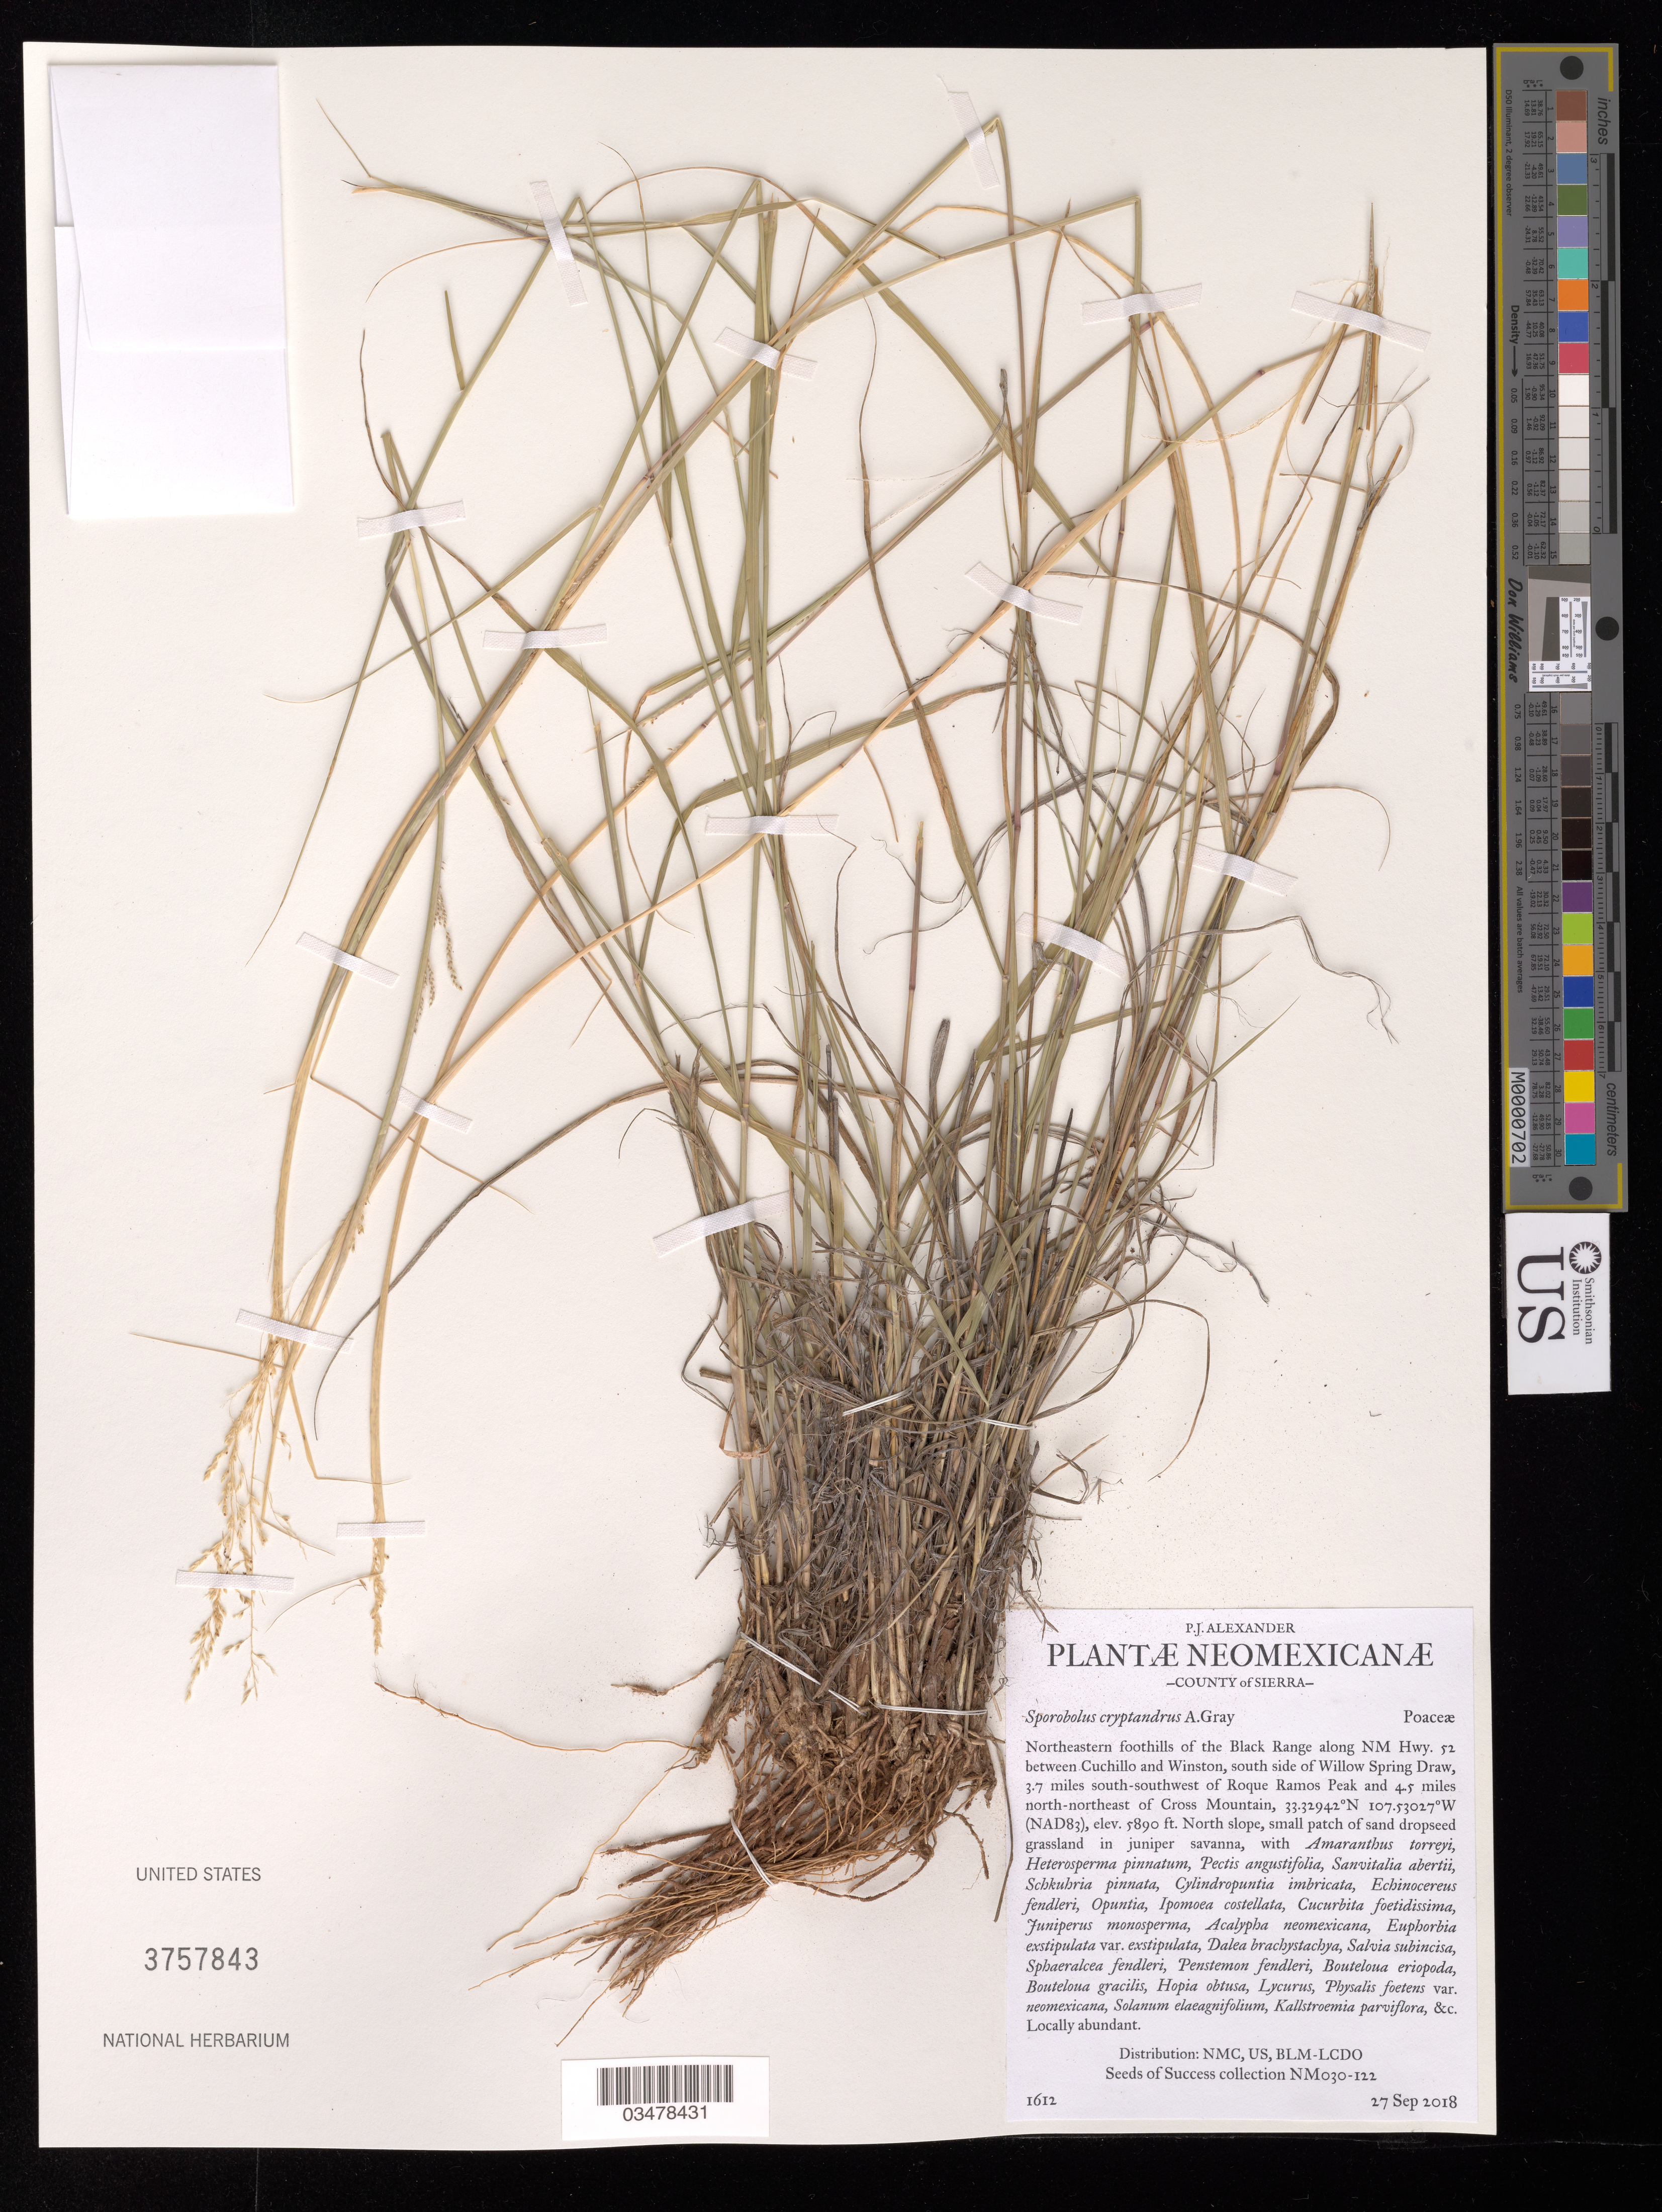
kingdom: Plantae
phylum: Tracheophyta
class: Liliopsida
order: Poales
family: Poaceae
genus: Sporobolus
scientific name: Sporobolus cryptandrus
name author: (Torr.) A. Gray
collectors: P. Alexander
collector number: NM030-122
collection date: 2018-09-27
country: United States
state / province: New Mexico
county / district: Sierra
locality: Allotment 16040. Black Range between Cuchillo and Winston, south side of Willow Spring Draw, 3.7 mi. SSW of Roque Ramos Peak and 4-5 mi.NNE of Cross Mtn.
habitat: Sparse juniper woodland; ecological site R038XB103NM, Hills. Grassland in juniper savanna.With Pectis angustifolia, Hopia obusta, Opuntia sp., etc.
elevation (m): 1795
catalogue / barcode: US 3757843